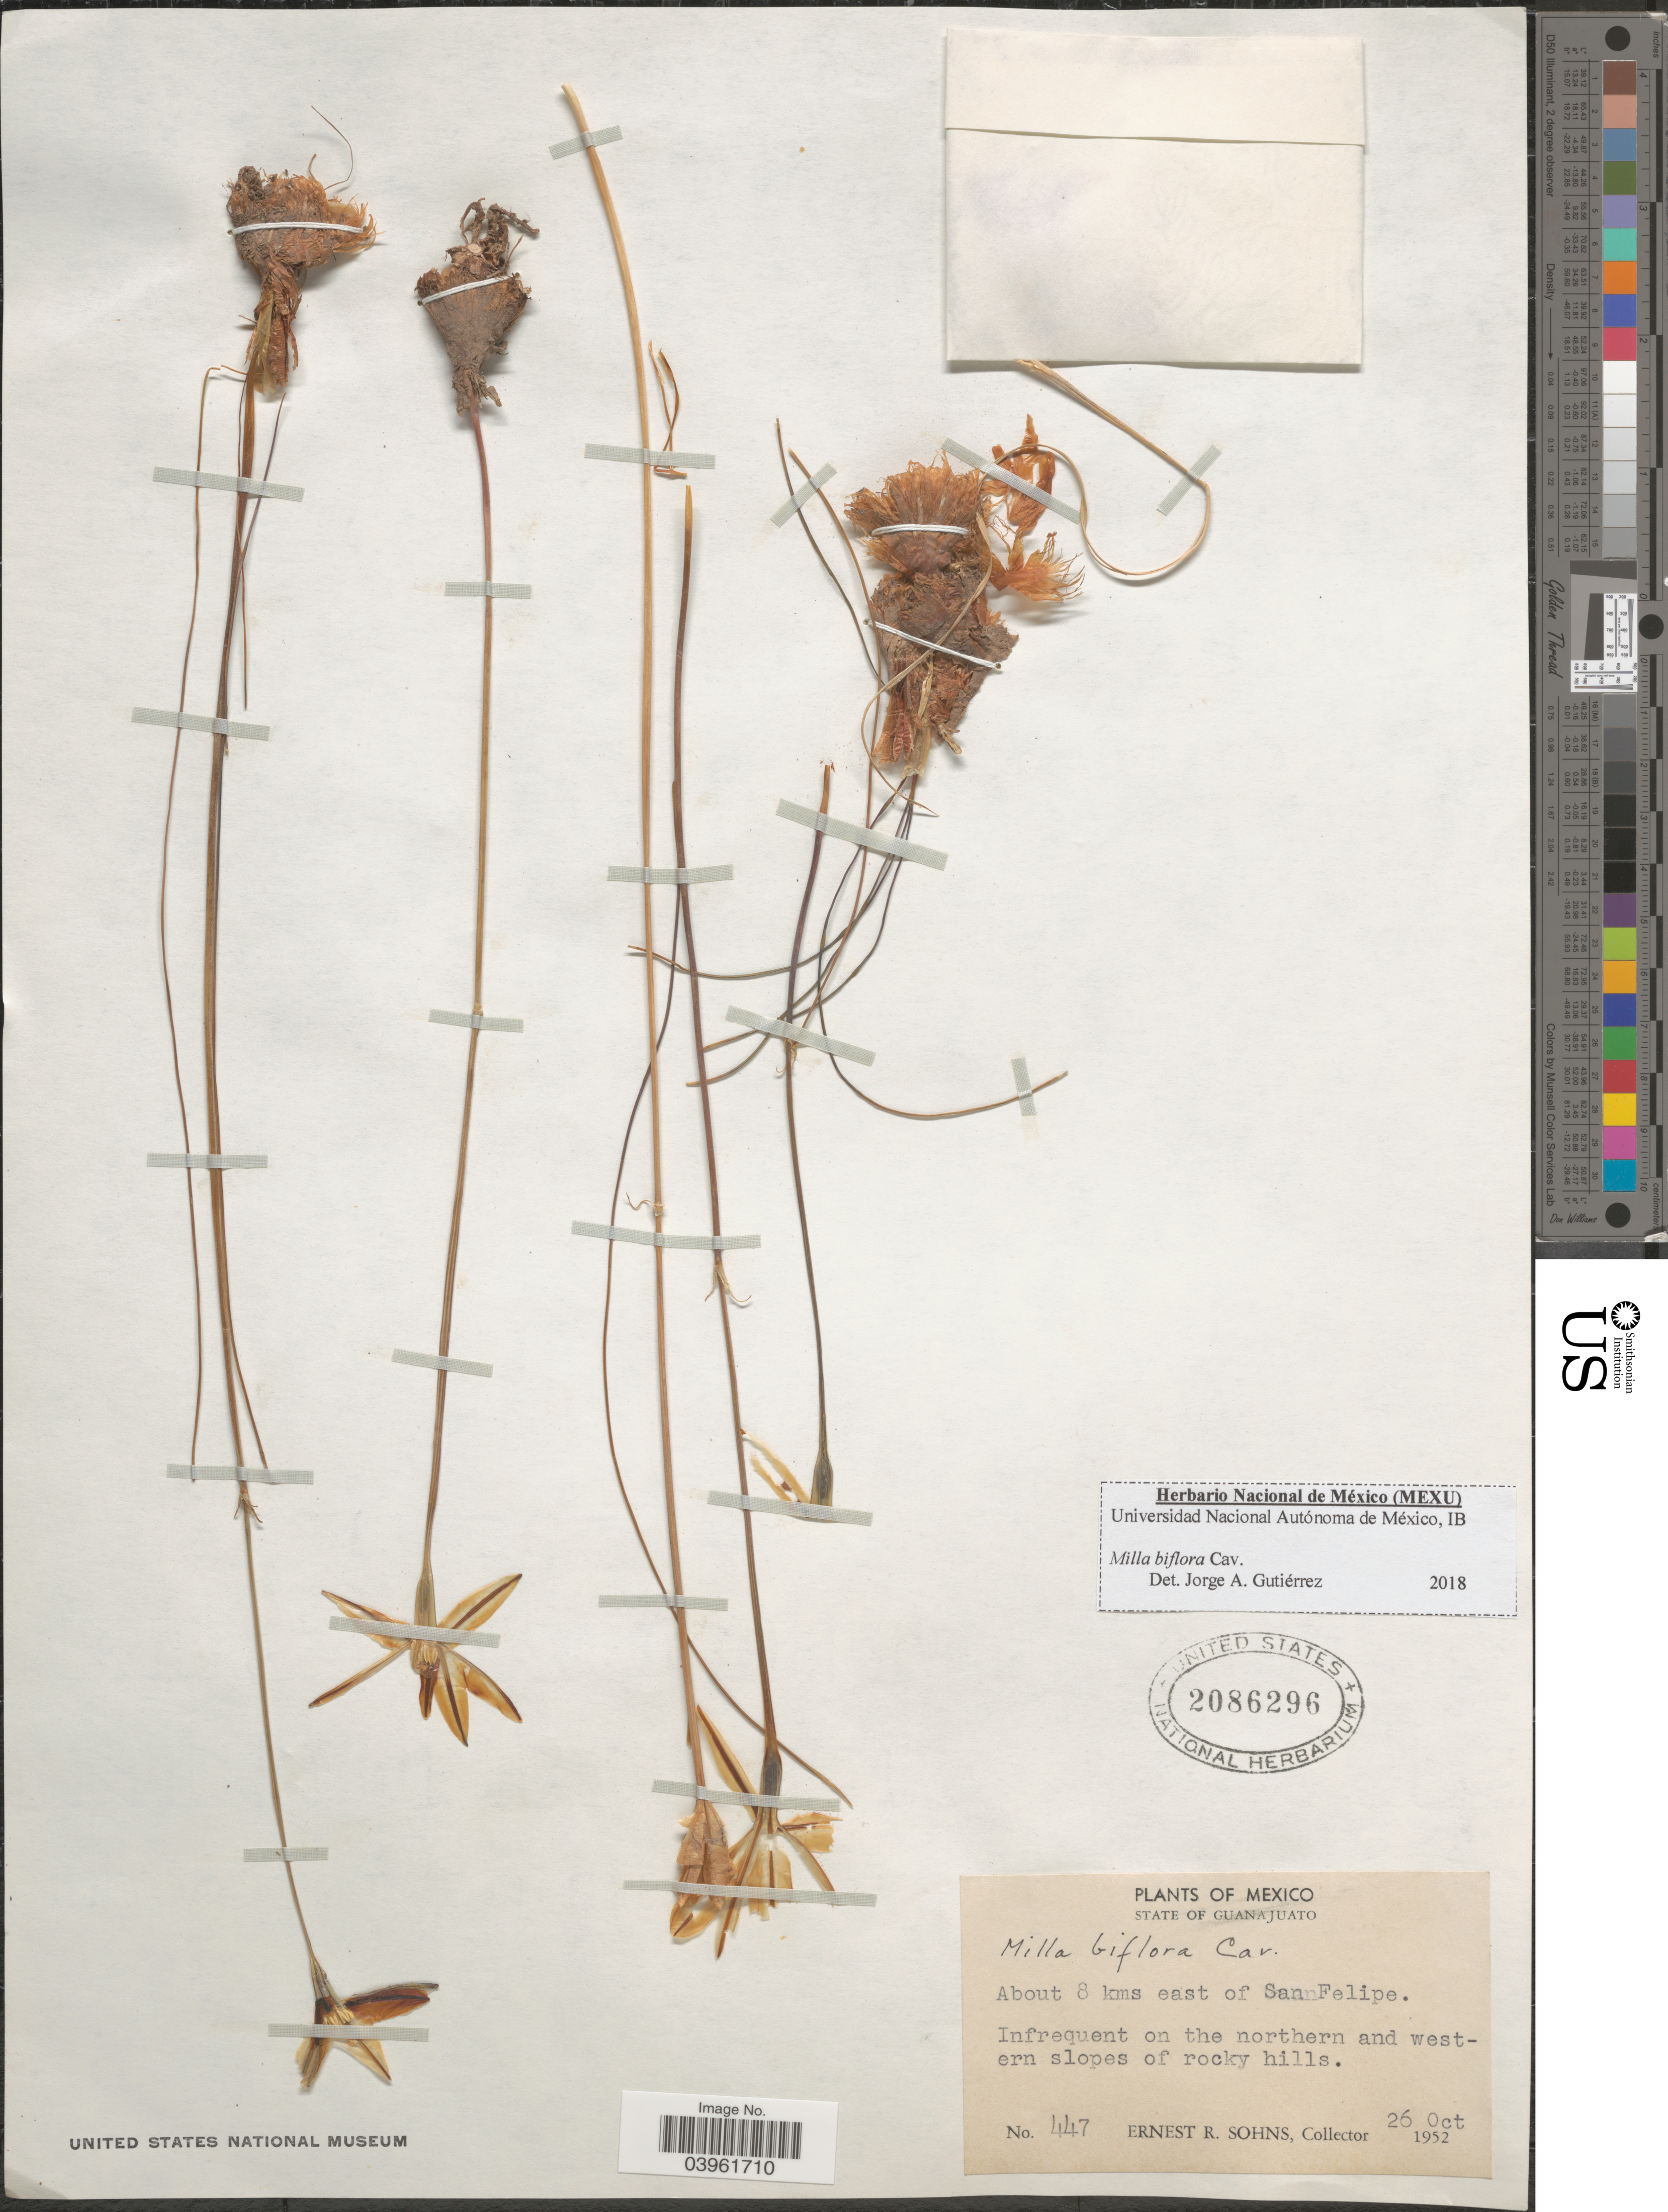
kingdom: Plantae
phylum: Tracheophyta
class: Liliopsida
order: Asparagales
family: Asparagaceae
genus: Milla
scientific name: Milla biflora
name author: Cav.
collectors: E. R. Sohns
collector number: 447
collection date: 1952-10-26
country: Mexico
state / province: Guanajuato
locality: About 8 kms east of San Felipe. Infrequent on the northern and western slopes of rocky hills.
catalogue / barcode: US 2086296